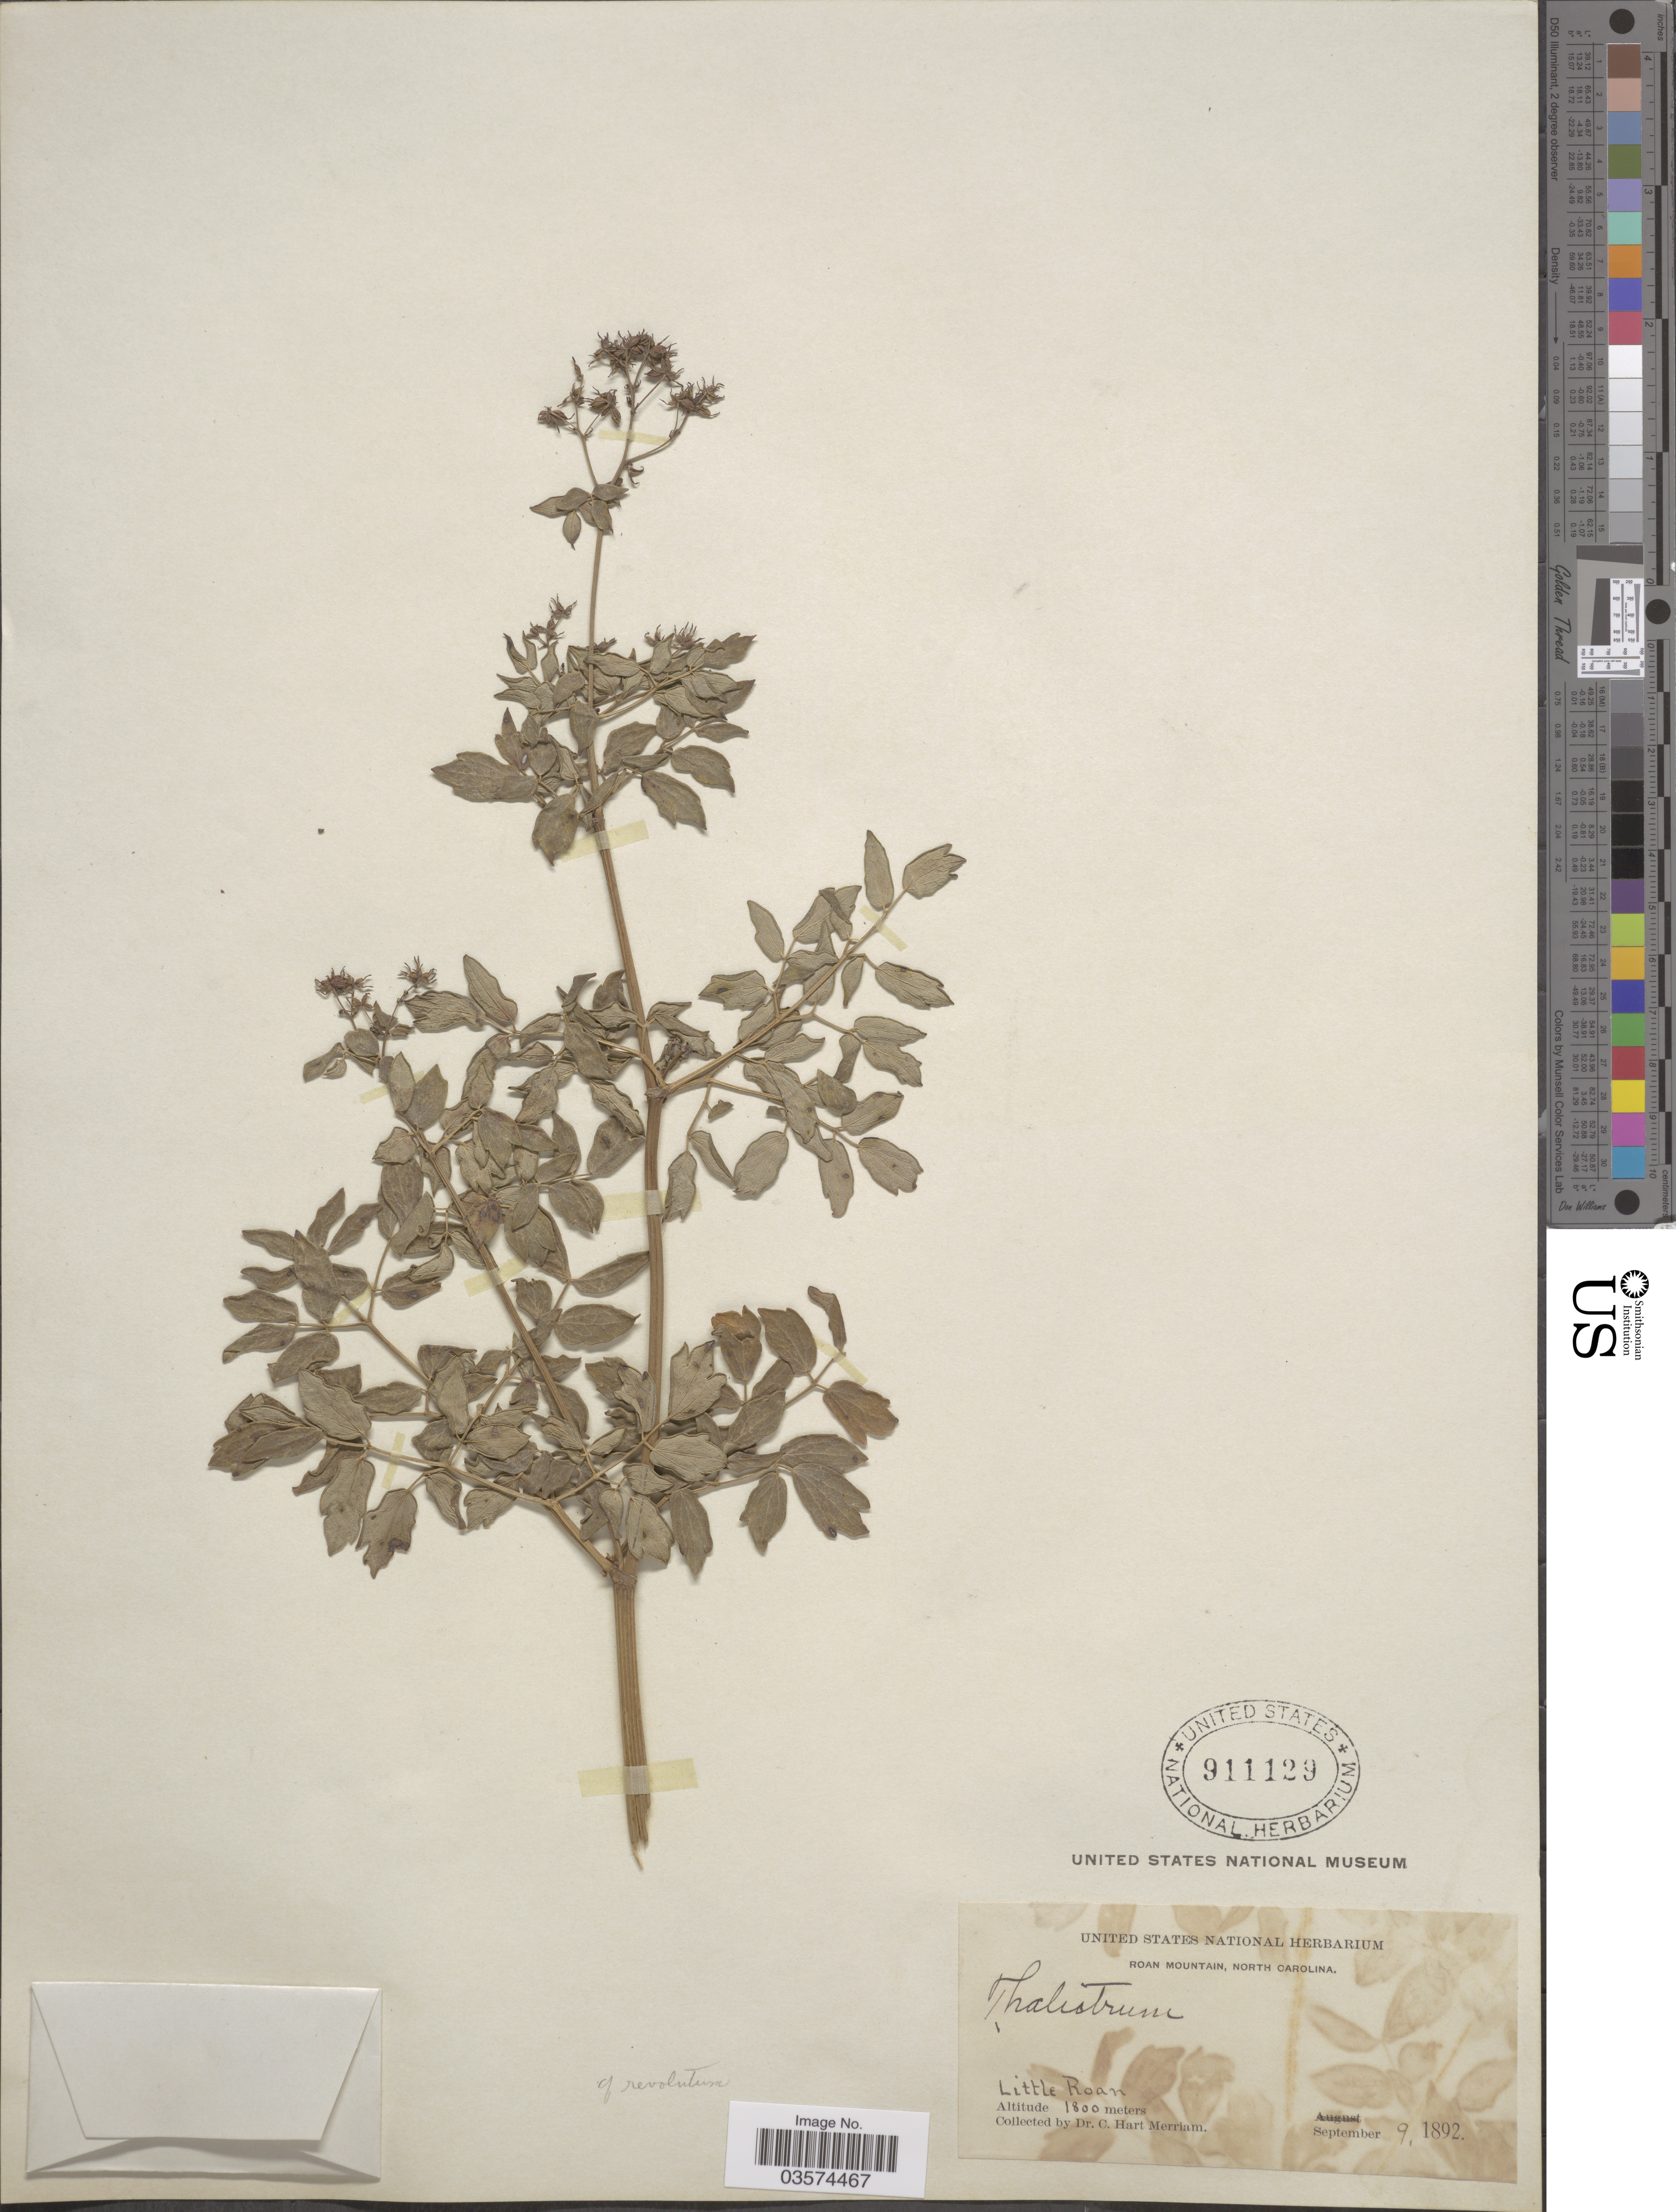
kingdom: Plantae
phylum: Tracheophyta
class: Magnoliopsida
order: Ranunculales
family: Ranunculaceae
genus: Thalictrum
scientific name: Thalictrum amphibolum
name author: Greene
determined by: Strong, Mark T., (BOT), Smithsonian Institution - National Museum of Natural History (UNITED STATES)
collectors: C. Merriam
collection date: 1892-09-09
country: United States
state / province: North Carolina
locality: Roan Mountain. Little Roan.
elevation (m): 1800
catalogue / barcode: US 911129